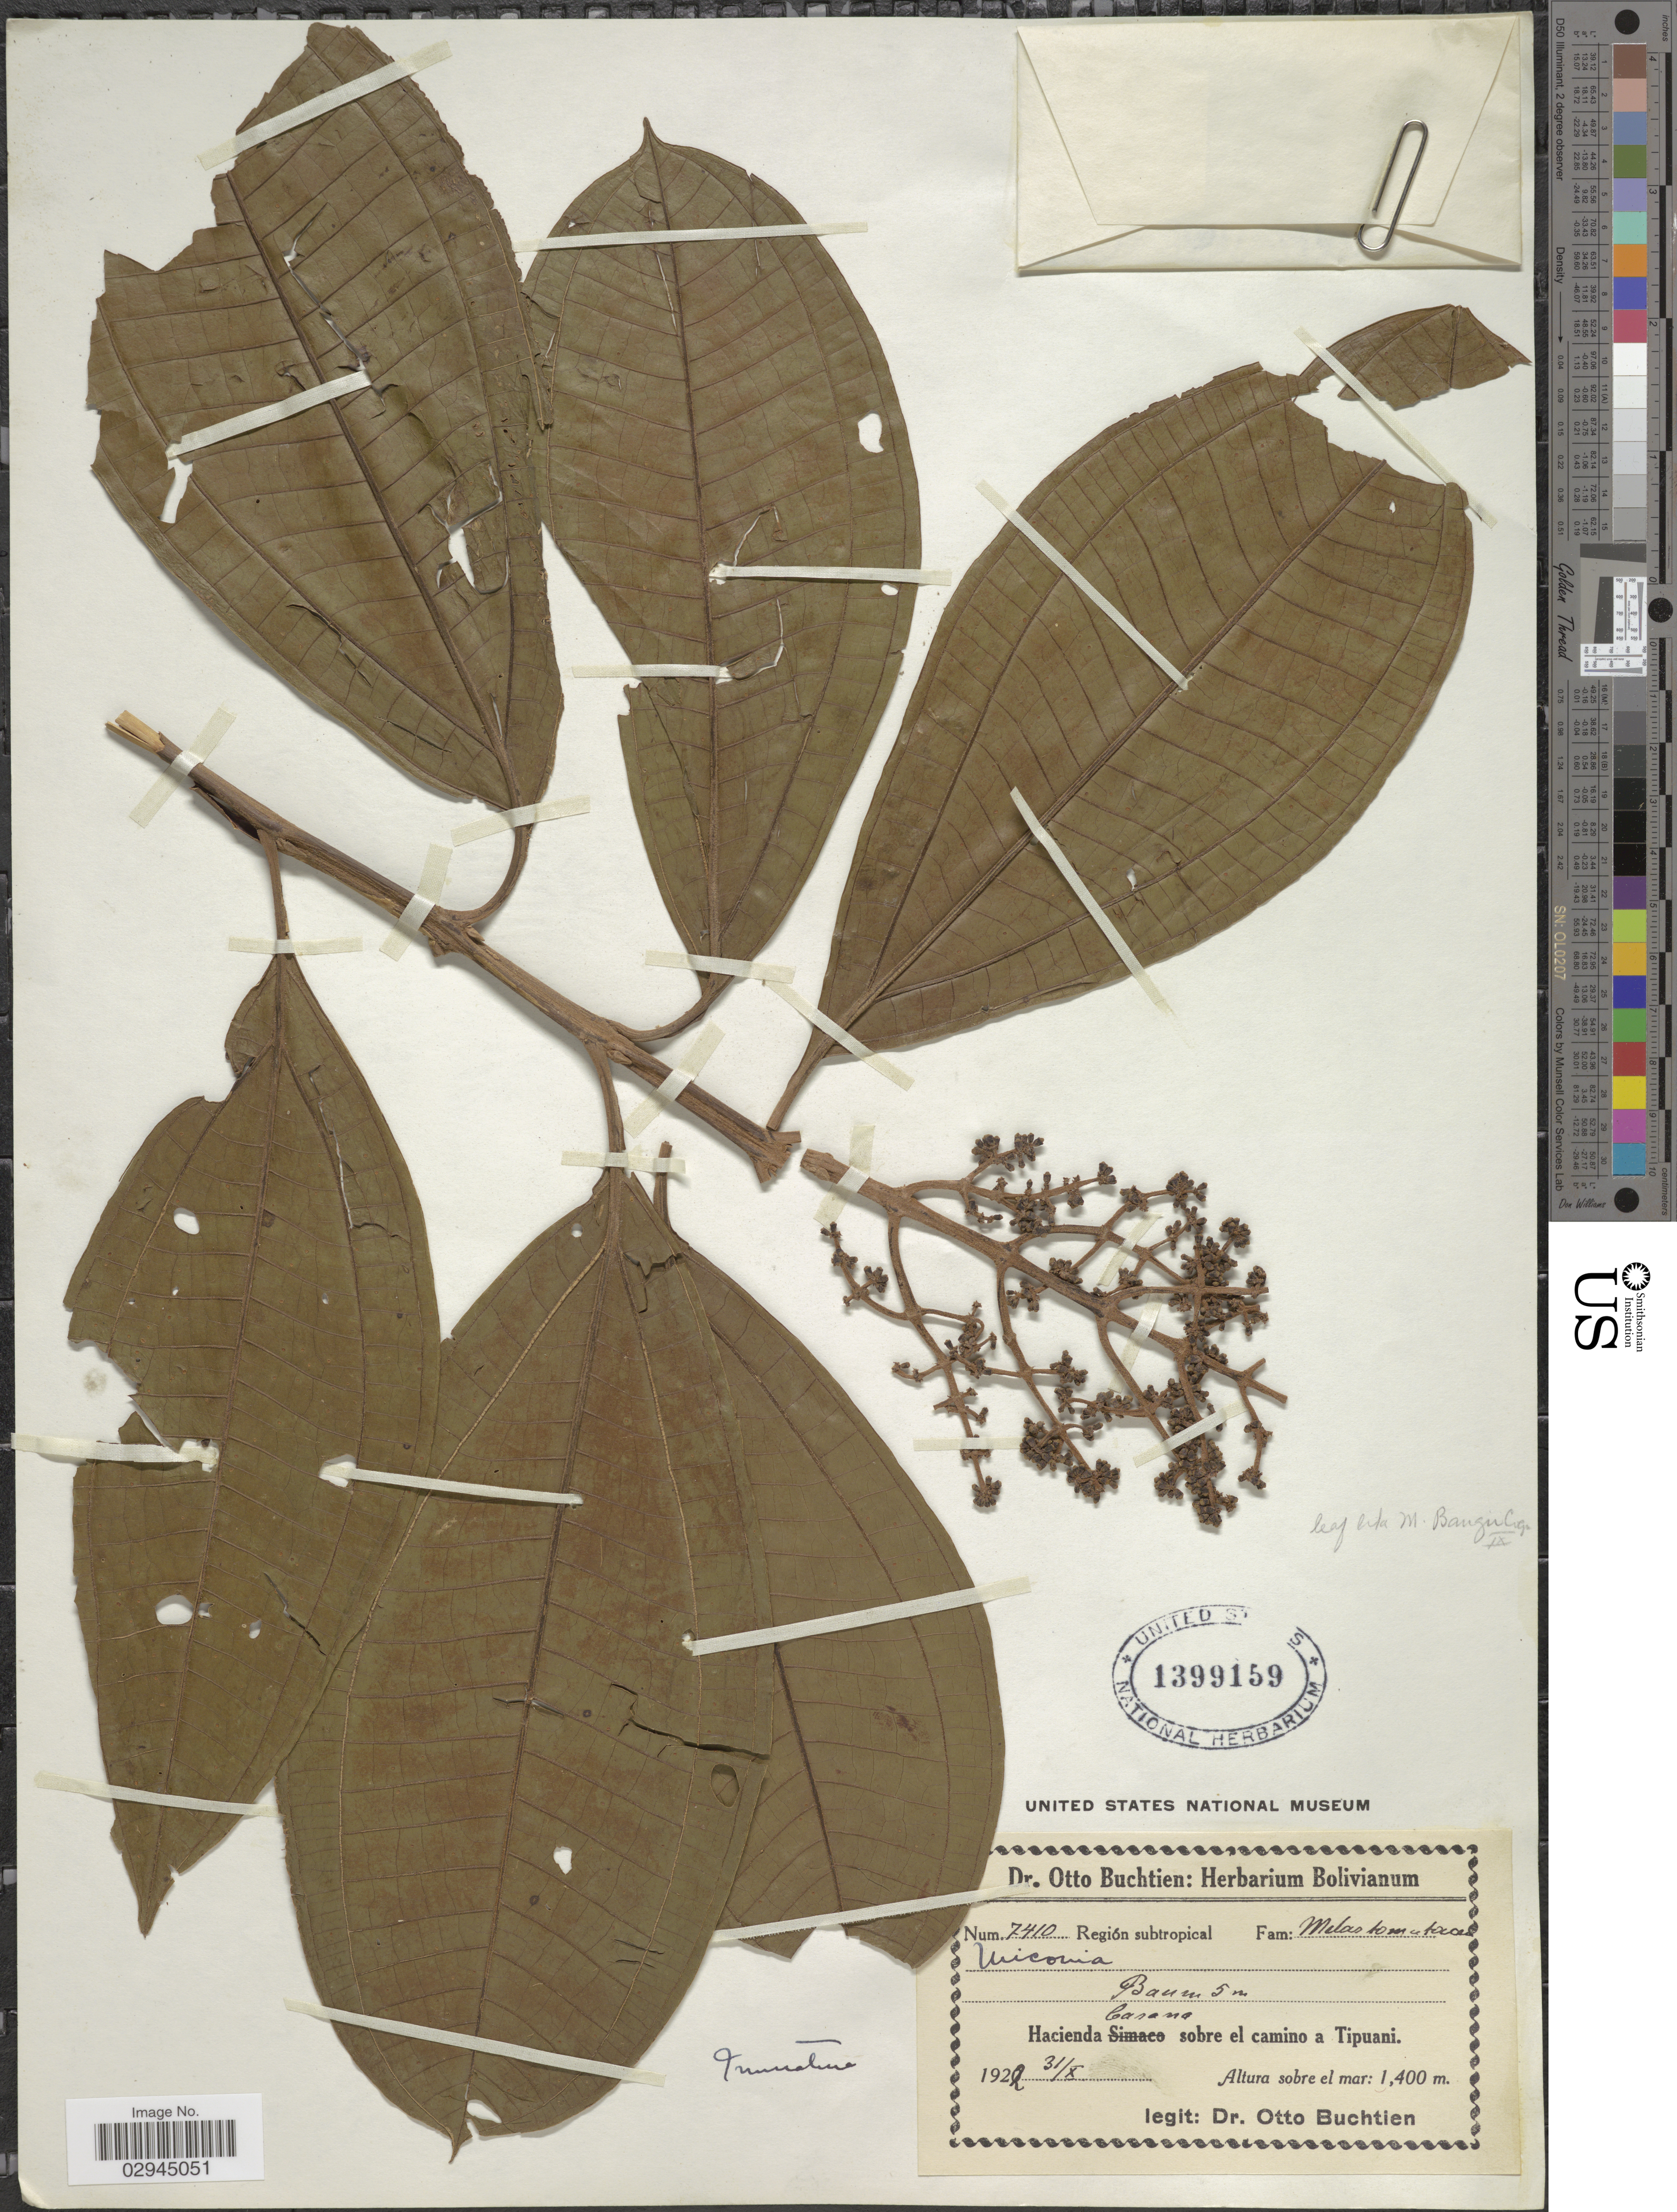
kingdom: Plantae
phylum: Tracheophyta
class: Magnoliopsida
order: Myrtales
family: Melastomataceae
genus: Miconia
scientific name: Miconia sp.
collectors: O. Buchtien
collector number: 7410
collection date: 1922-10-31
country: Bolivia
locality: Región subtropical. Hacienda Casana sobre el camino a Tipuani.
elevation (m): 1400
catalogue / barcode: US 1399159